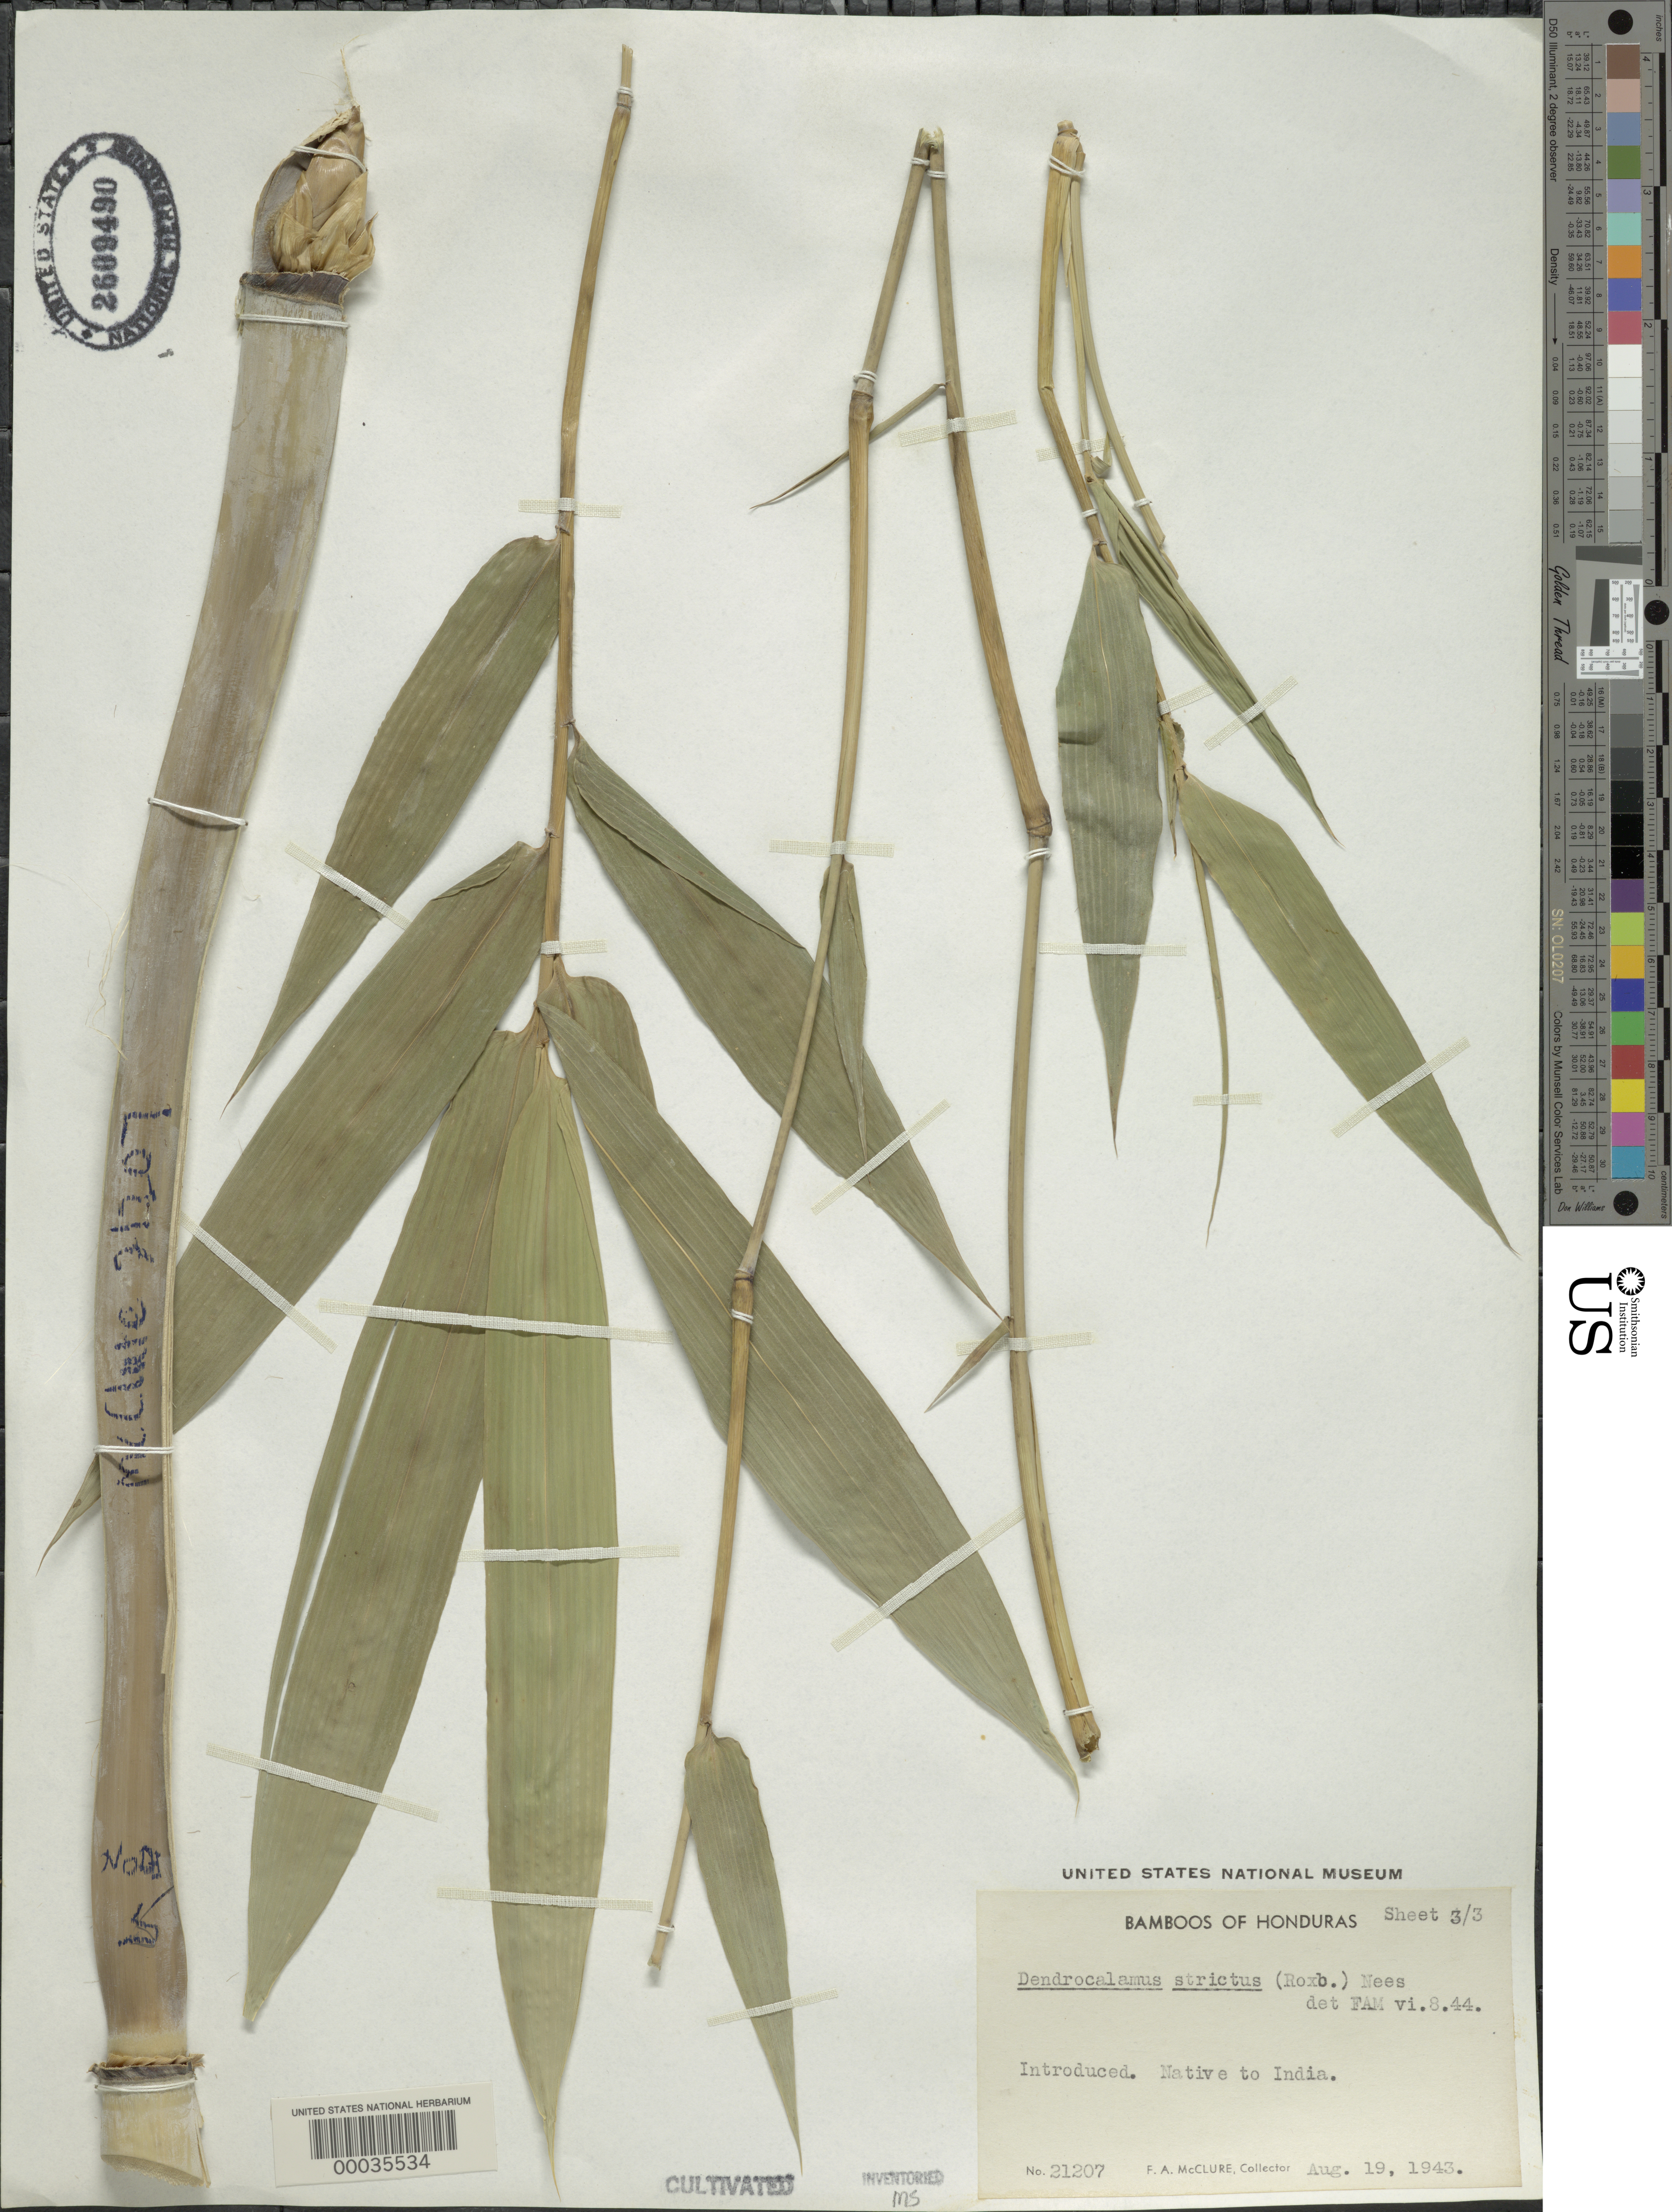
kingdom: Plantae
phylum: Tracheophyta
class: Liliopsida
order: Poales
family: Poaceae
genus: Dendrocalamus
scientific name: Dendrocalamus strictus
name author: (Roxb.) Nees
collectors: F. A. McClure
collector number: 21207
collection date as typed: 19 Aug 1943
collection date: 1943-08-19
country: Honduras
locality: United fruit co's. agricultural experimental station-Lancetilla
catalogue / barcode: US 2609490